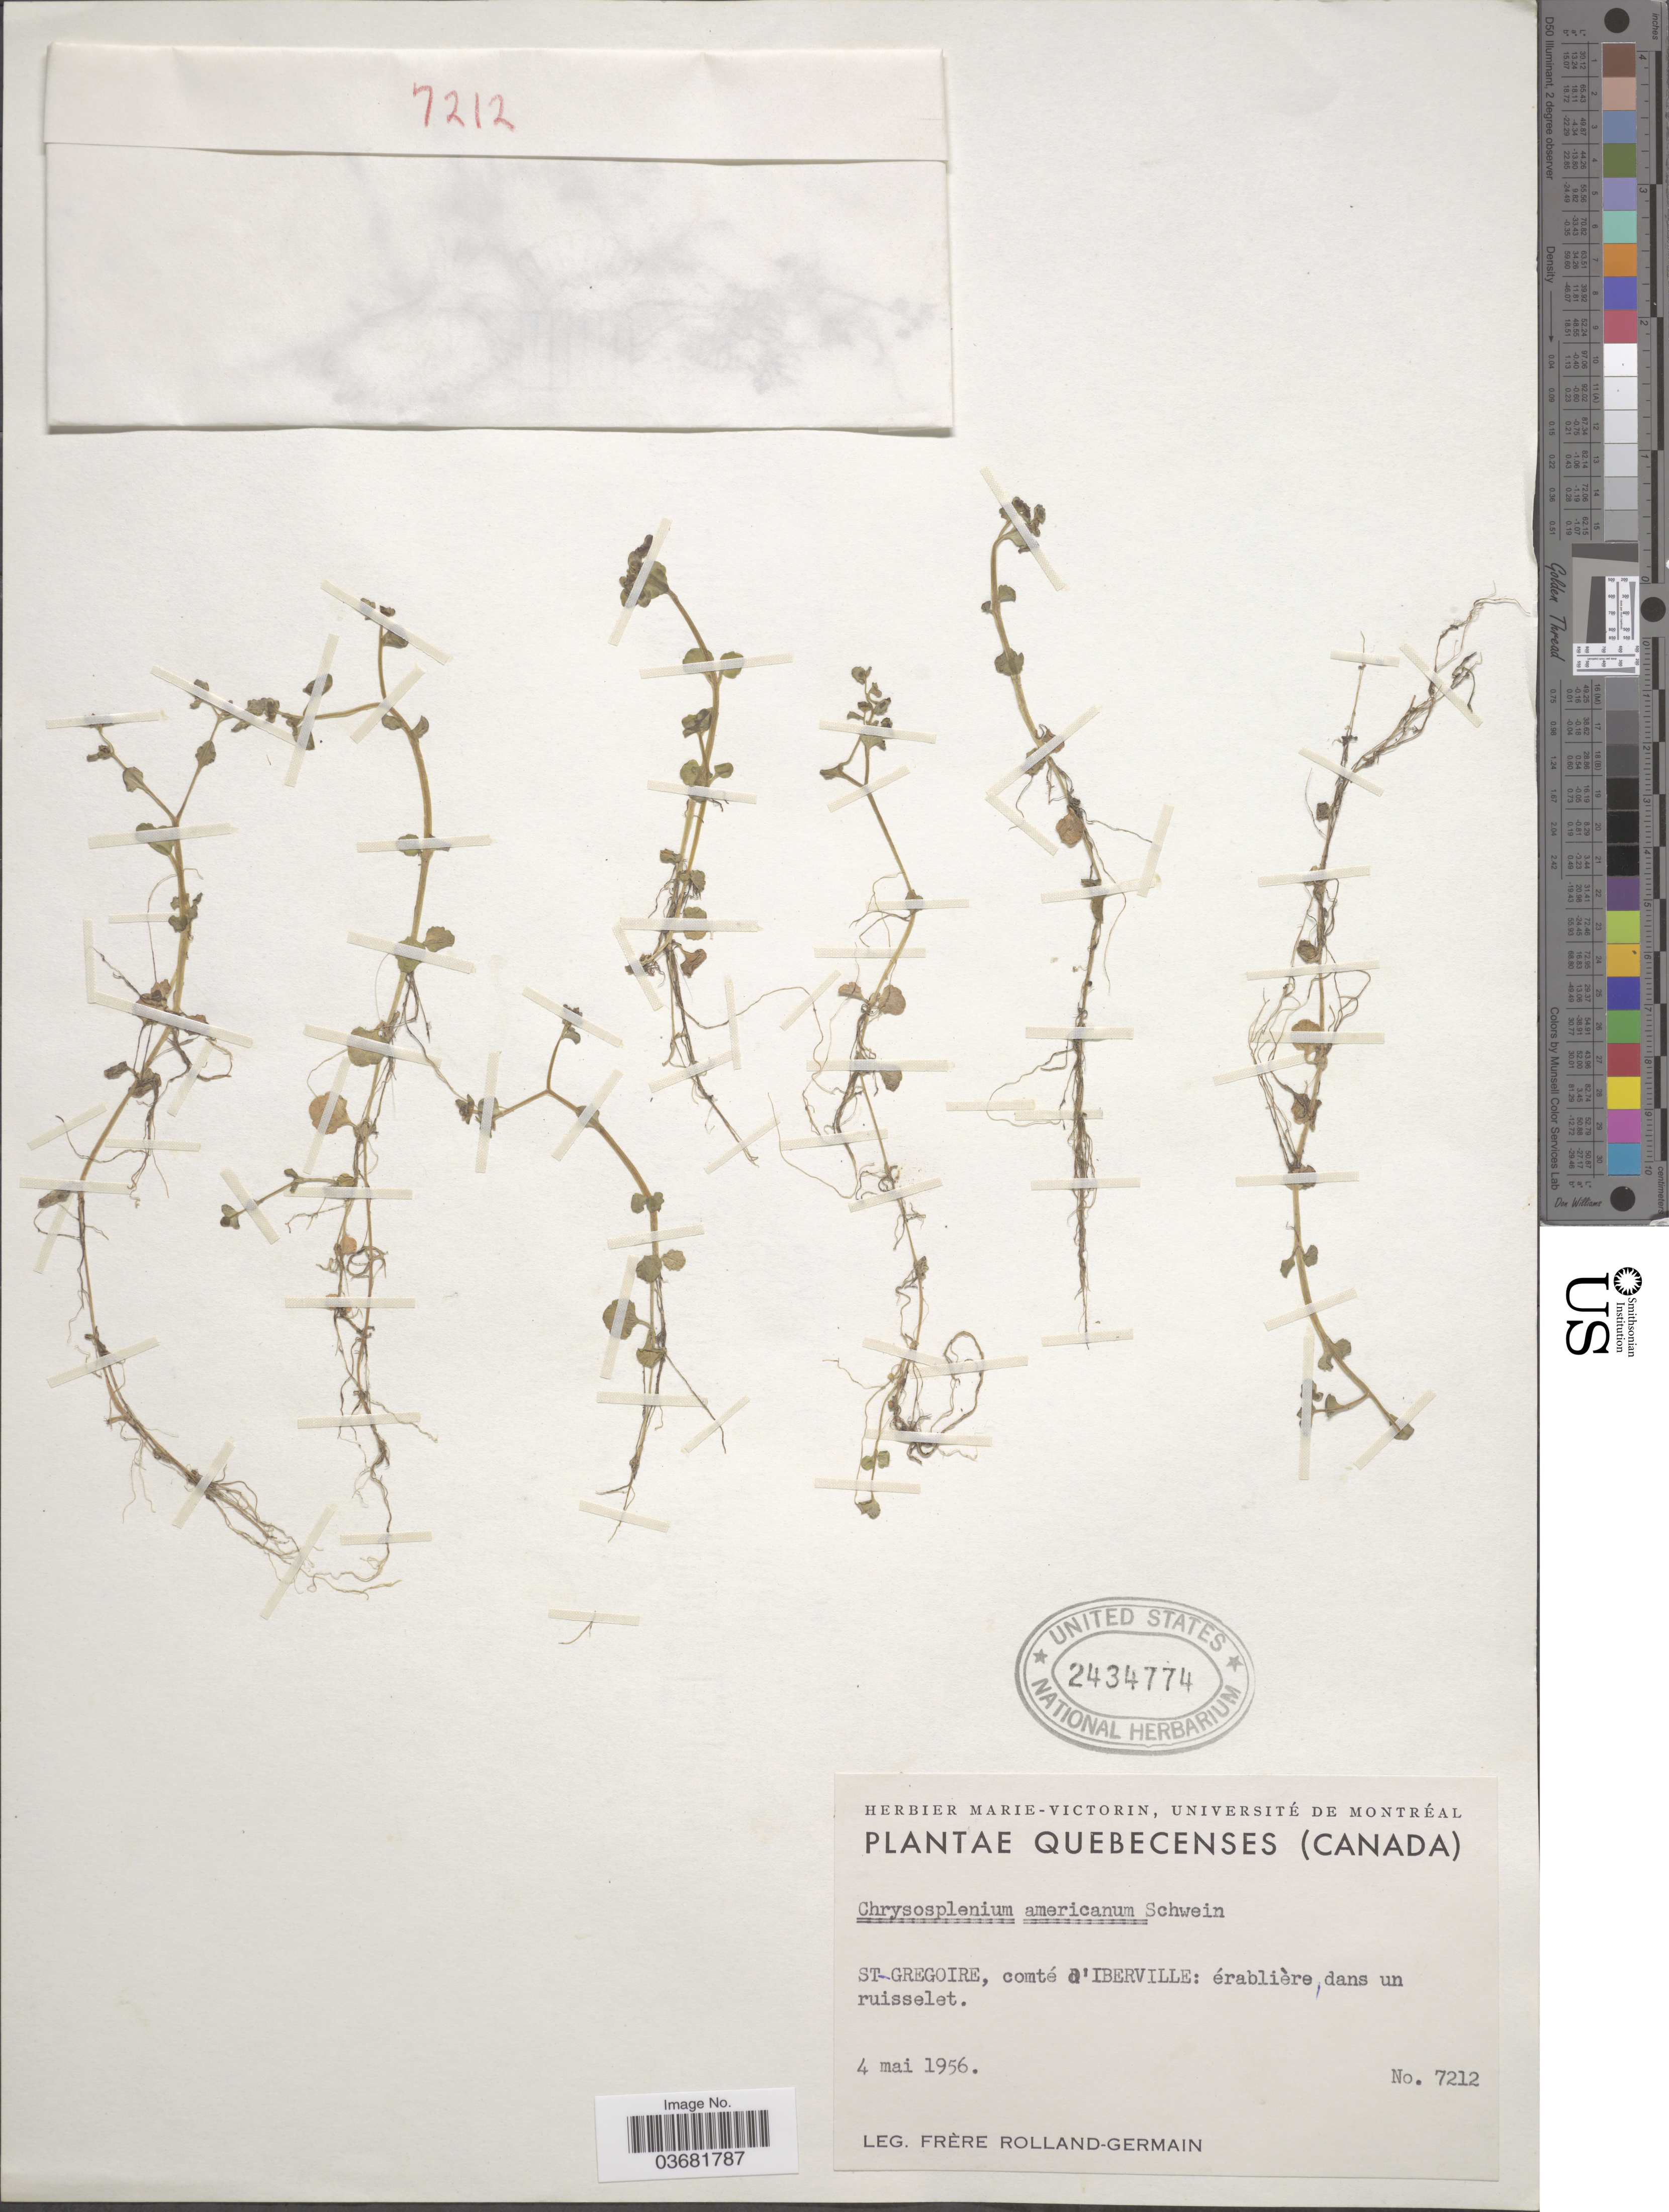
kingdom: Plantae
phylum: Tracheophyta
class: Magnoliopsida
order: Saxifragales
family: Saxifragaceae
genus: Chrysosplenium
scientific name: Chrysosplenium americanum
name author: Schwein.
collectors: Rolland-Germain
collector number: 7212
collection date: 1956-05-04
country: Canada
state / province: Quebec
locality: Quebecenses. St-Gregoire, comté d'Iberville.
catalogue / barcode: US 2434774